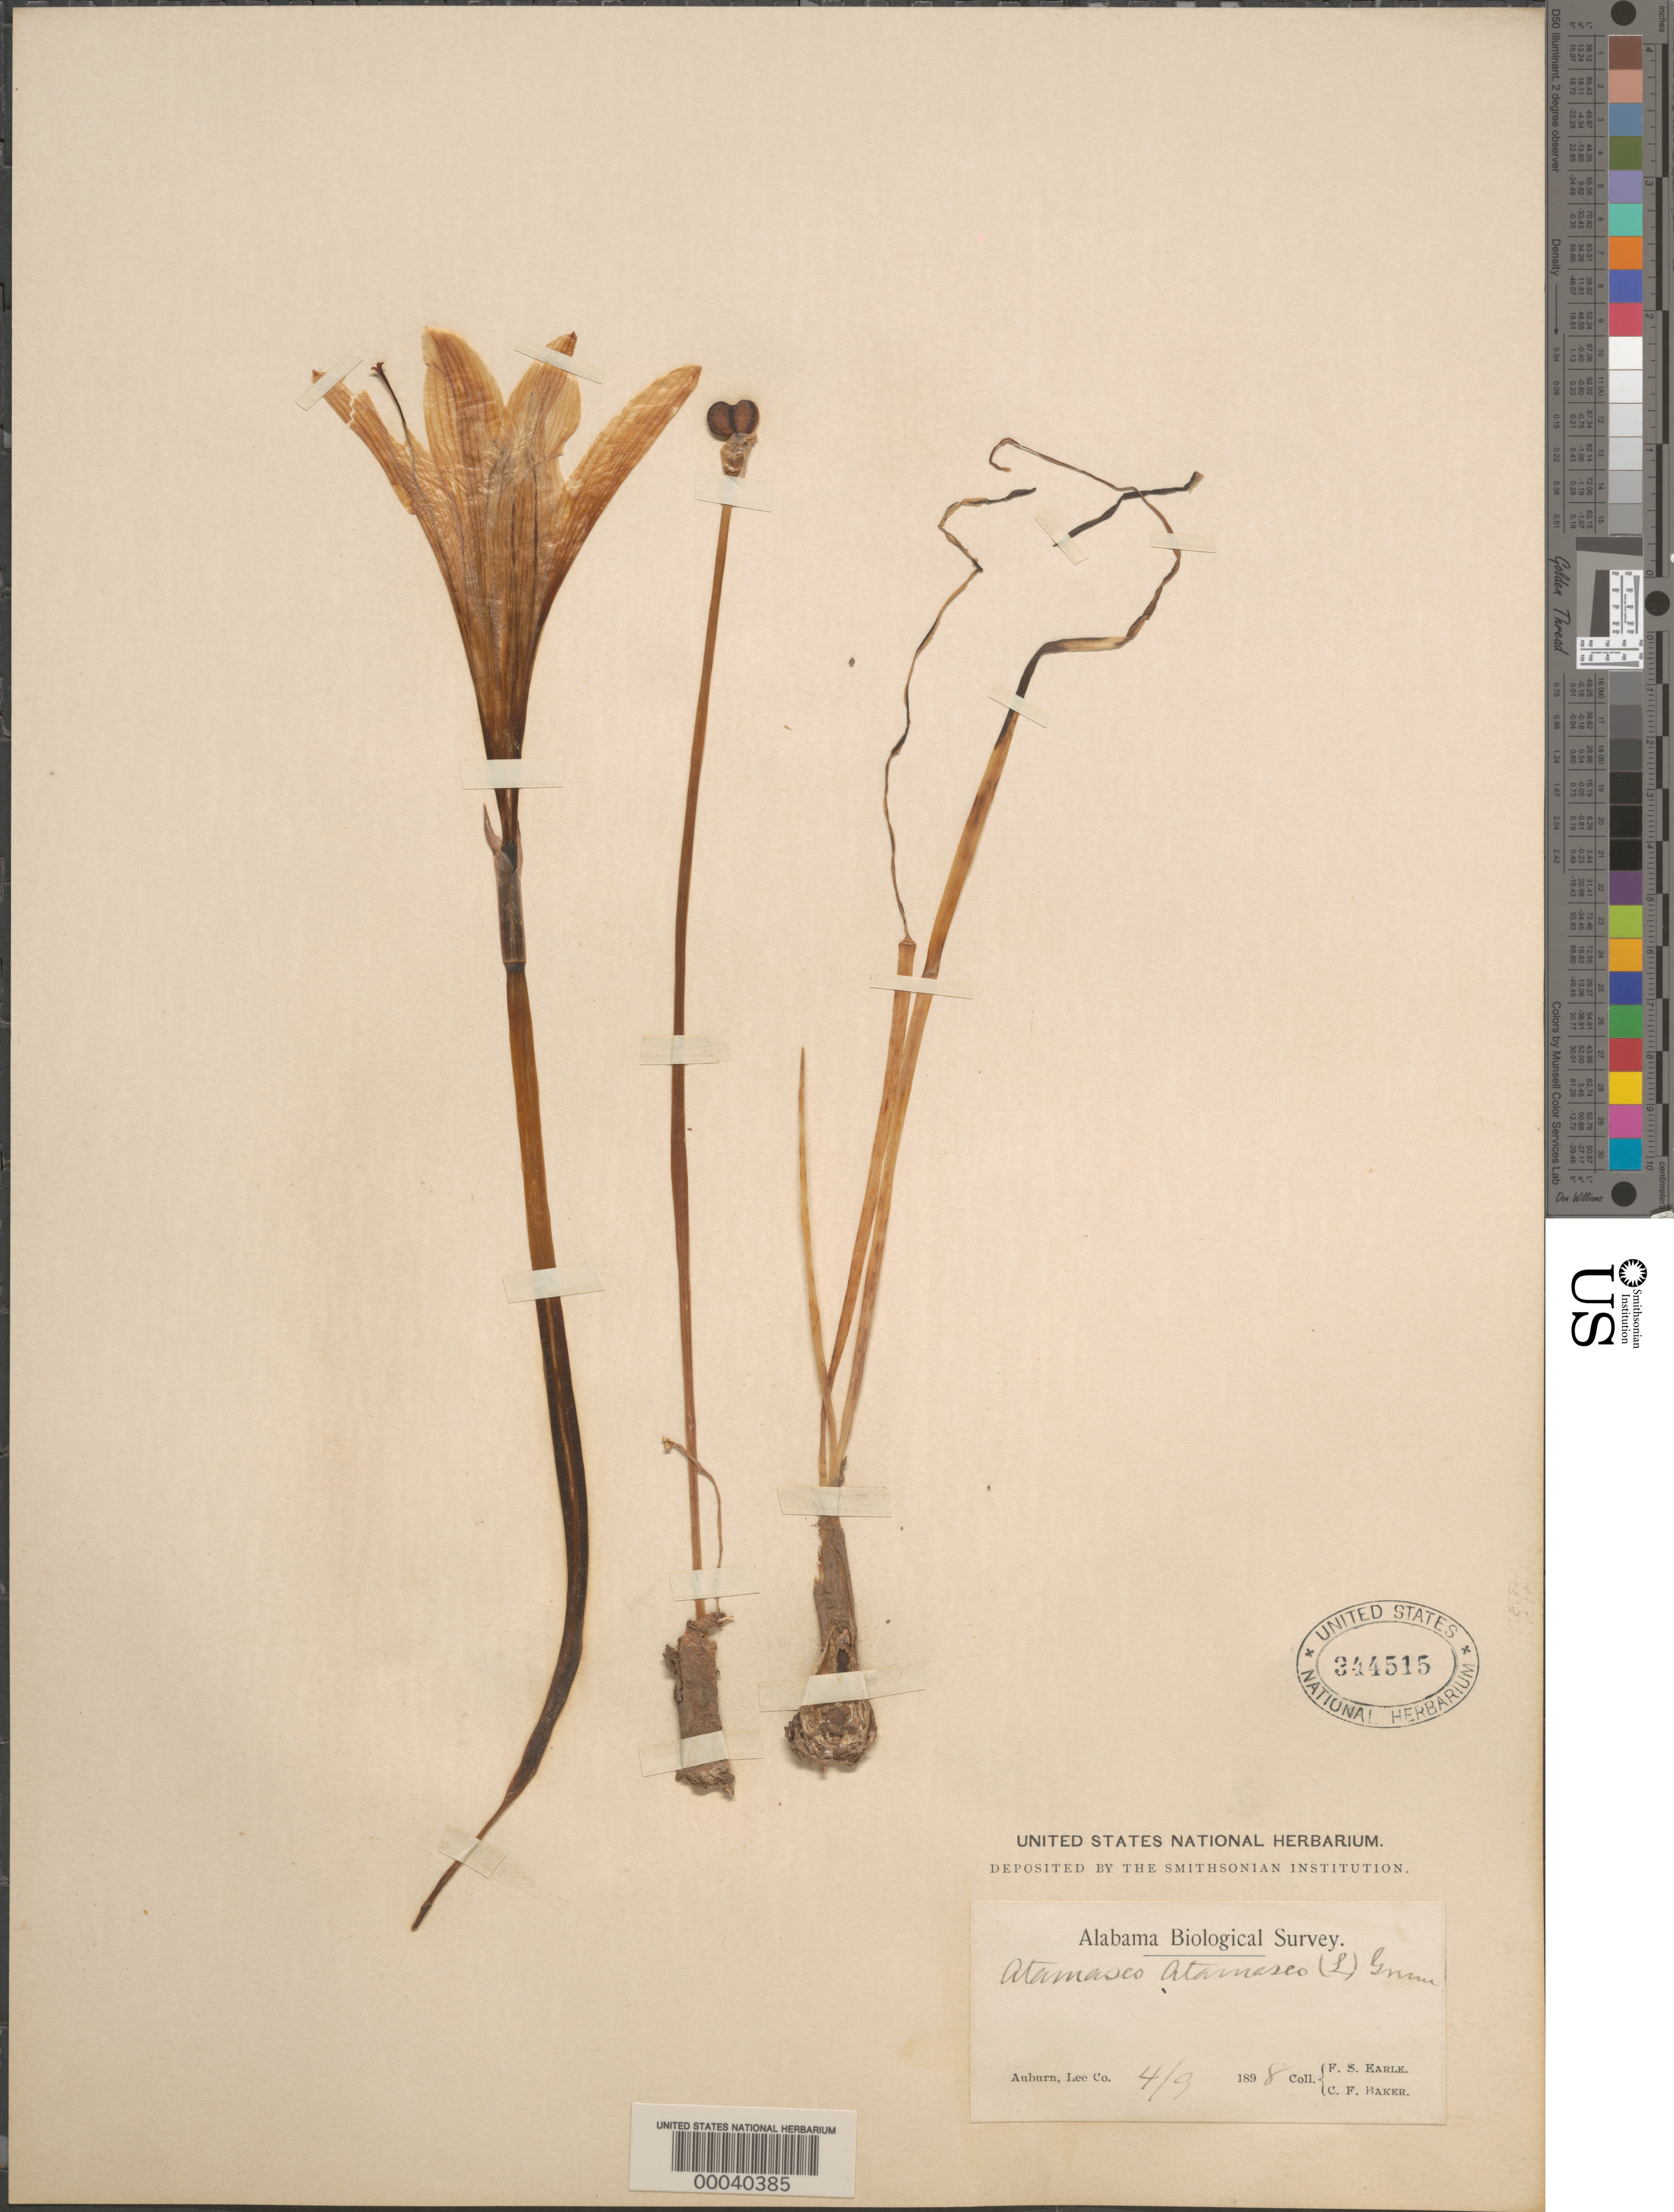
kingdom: Plantae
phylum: Tracheophyta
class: Liliopsida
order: Asparagales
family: Amaryllidaceae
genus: Zephyranthes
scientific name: Zephyranthes atamasco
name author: (L.) Herb.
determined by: Strong, Mark T.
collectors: F. S. Earle & C. F. Baker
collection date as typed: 09 Apr 1898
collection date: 1898-04-09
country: United States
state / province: Alabama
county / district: Lee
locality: Auburn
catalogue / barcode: US 344515